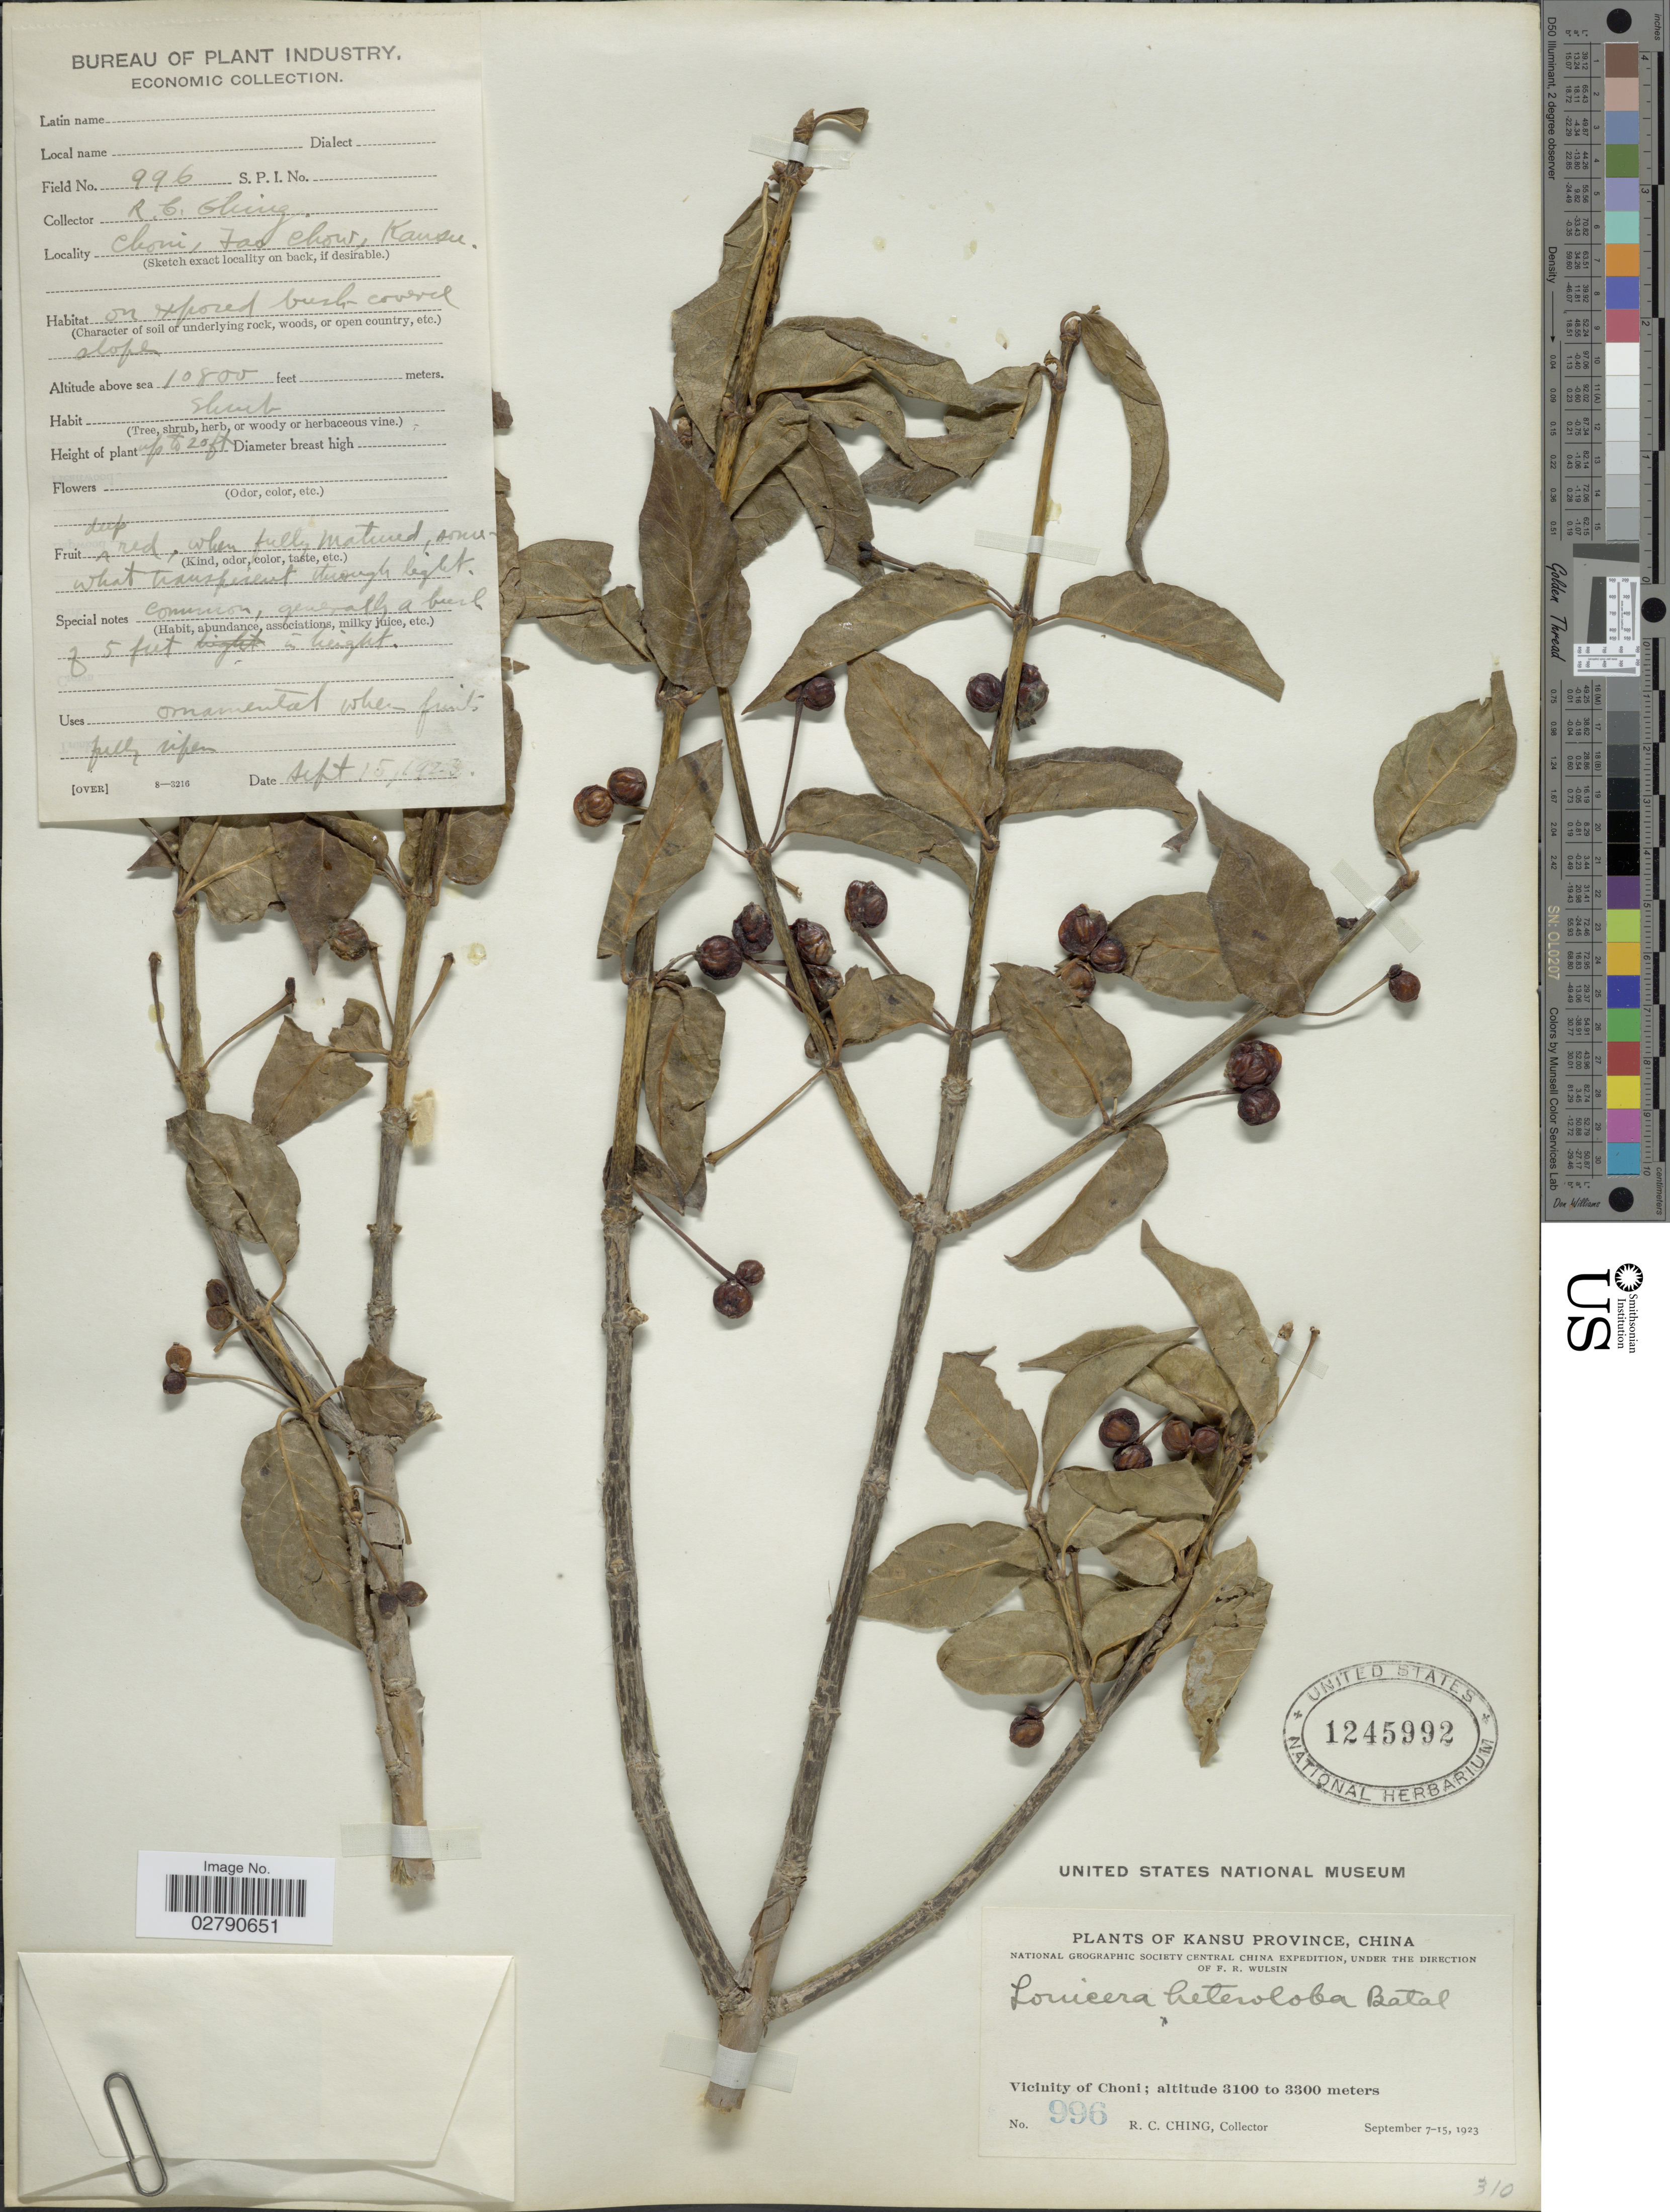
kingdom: Plantae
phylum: Tracheophyta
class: Magnoliopsida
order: Dipsacales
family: Caprifoliaceae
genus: Lonicera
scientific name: Lonicera heteroloba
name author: Batalin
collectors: R. C. Ching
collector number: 996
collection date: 1923-09-15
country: China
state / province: Gansu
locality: Kansu Province. Vicinity of Choni, Tao Chow.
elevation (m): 3292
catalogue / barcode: US 1245992